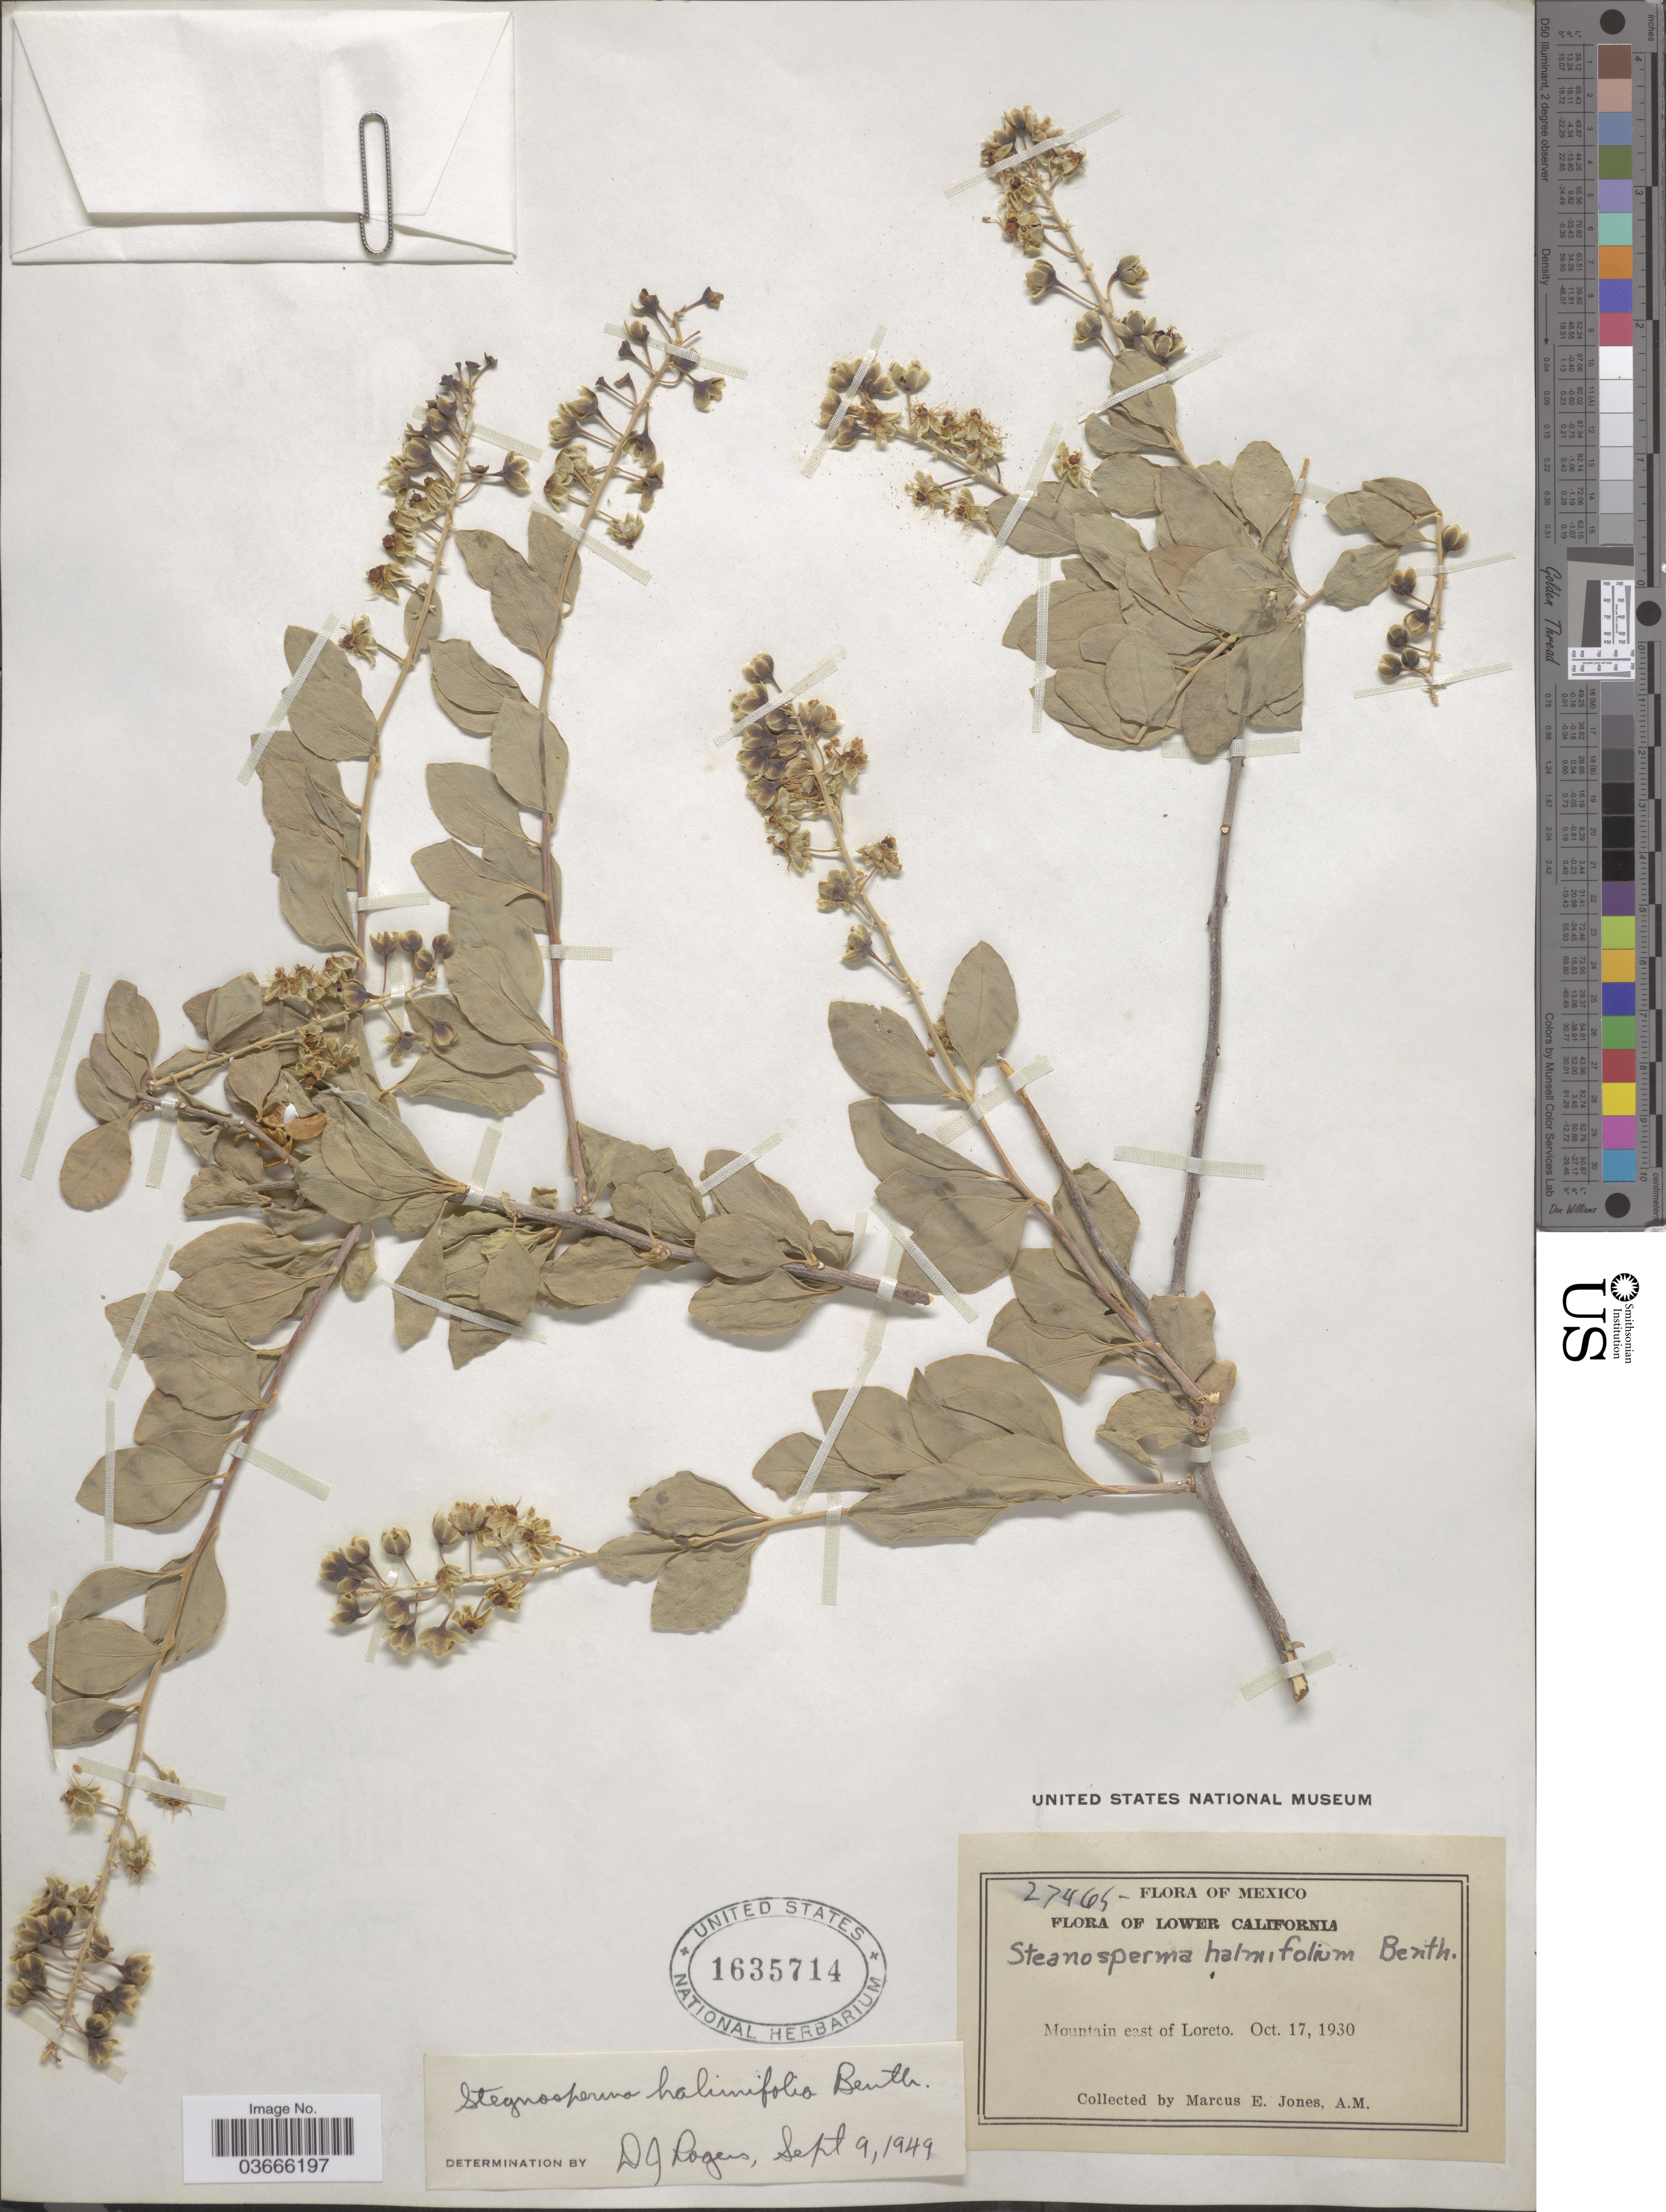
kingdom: Plantae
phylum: Tracheophyta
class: Magnoliopsida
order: Caryophyllales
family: Stegnospermataceae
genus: Stegnosperma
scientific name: Stegnosperma halimifolium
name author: Benth.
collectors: M. E. Jones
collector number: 27465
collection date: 1930-10-17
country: Mexico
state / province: Baja California Norte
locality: Lower California. Mountain east of Loreto.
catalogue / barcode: US 1635714